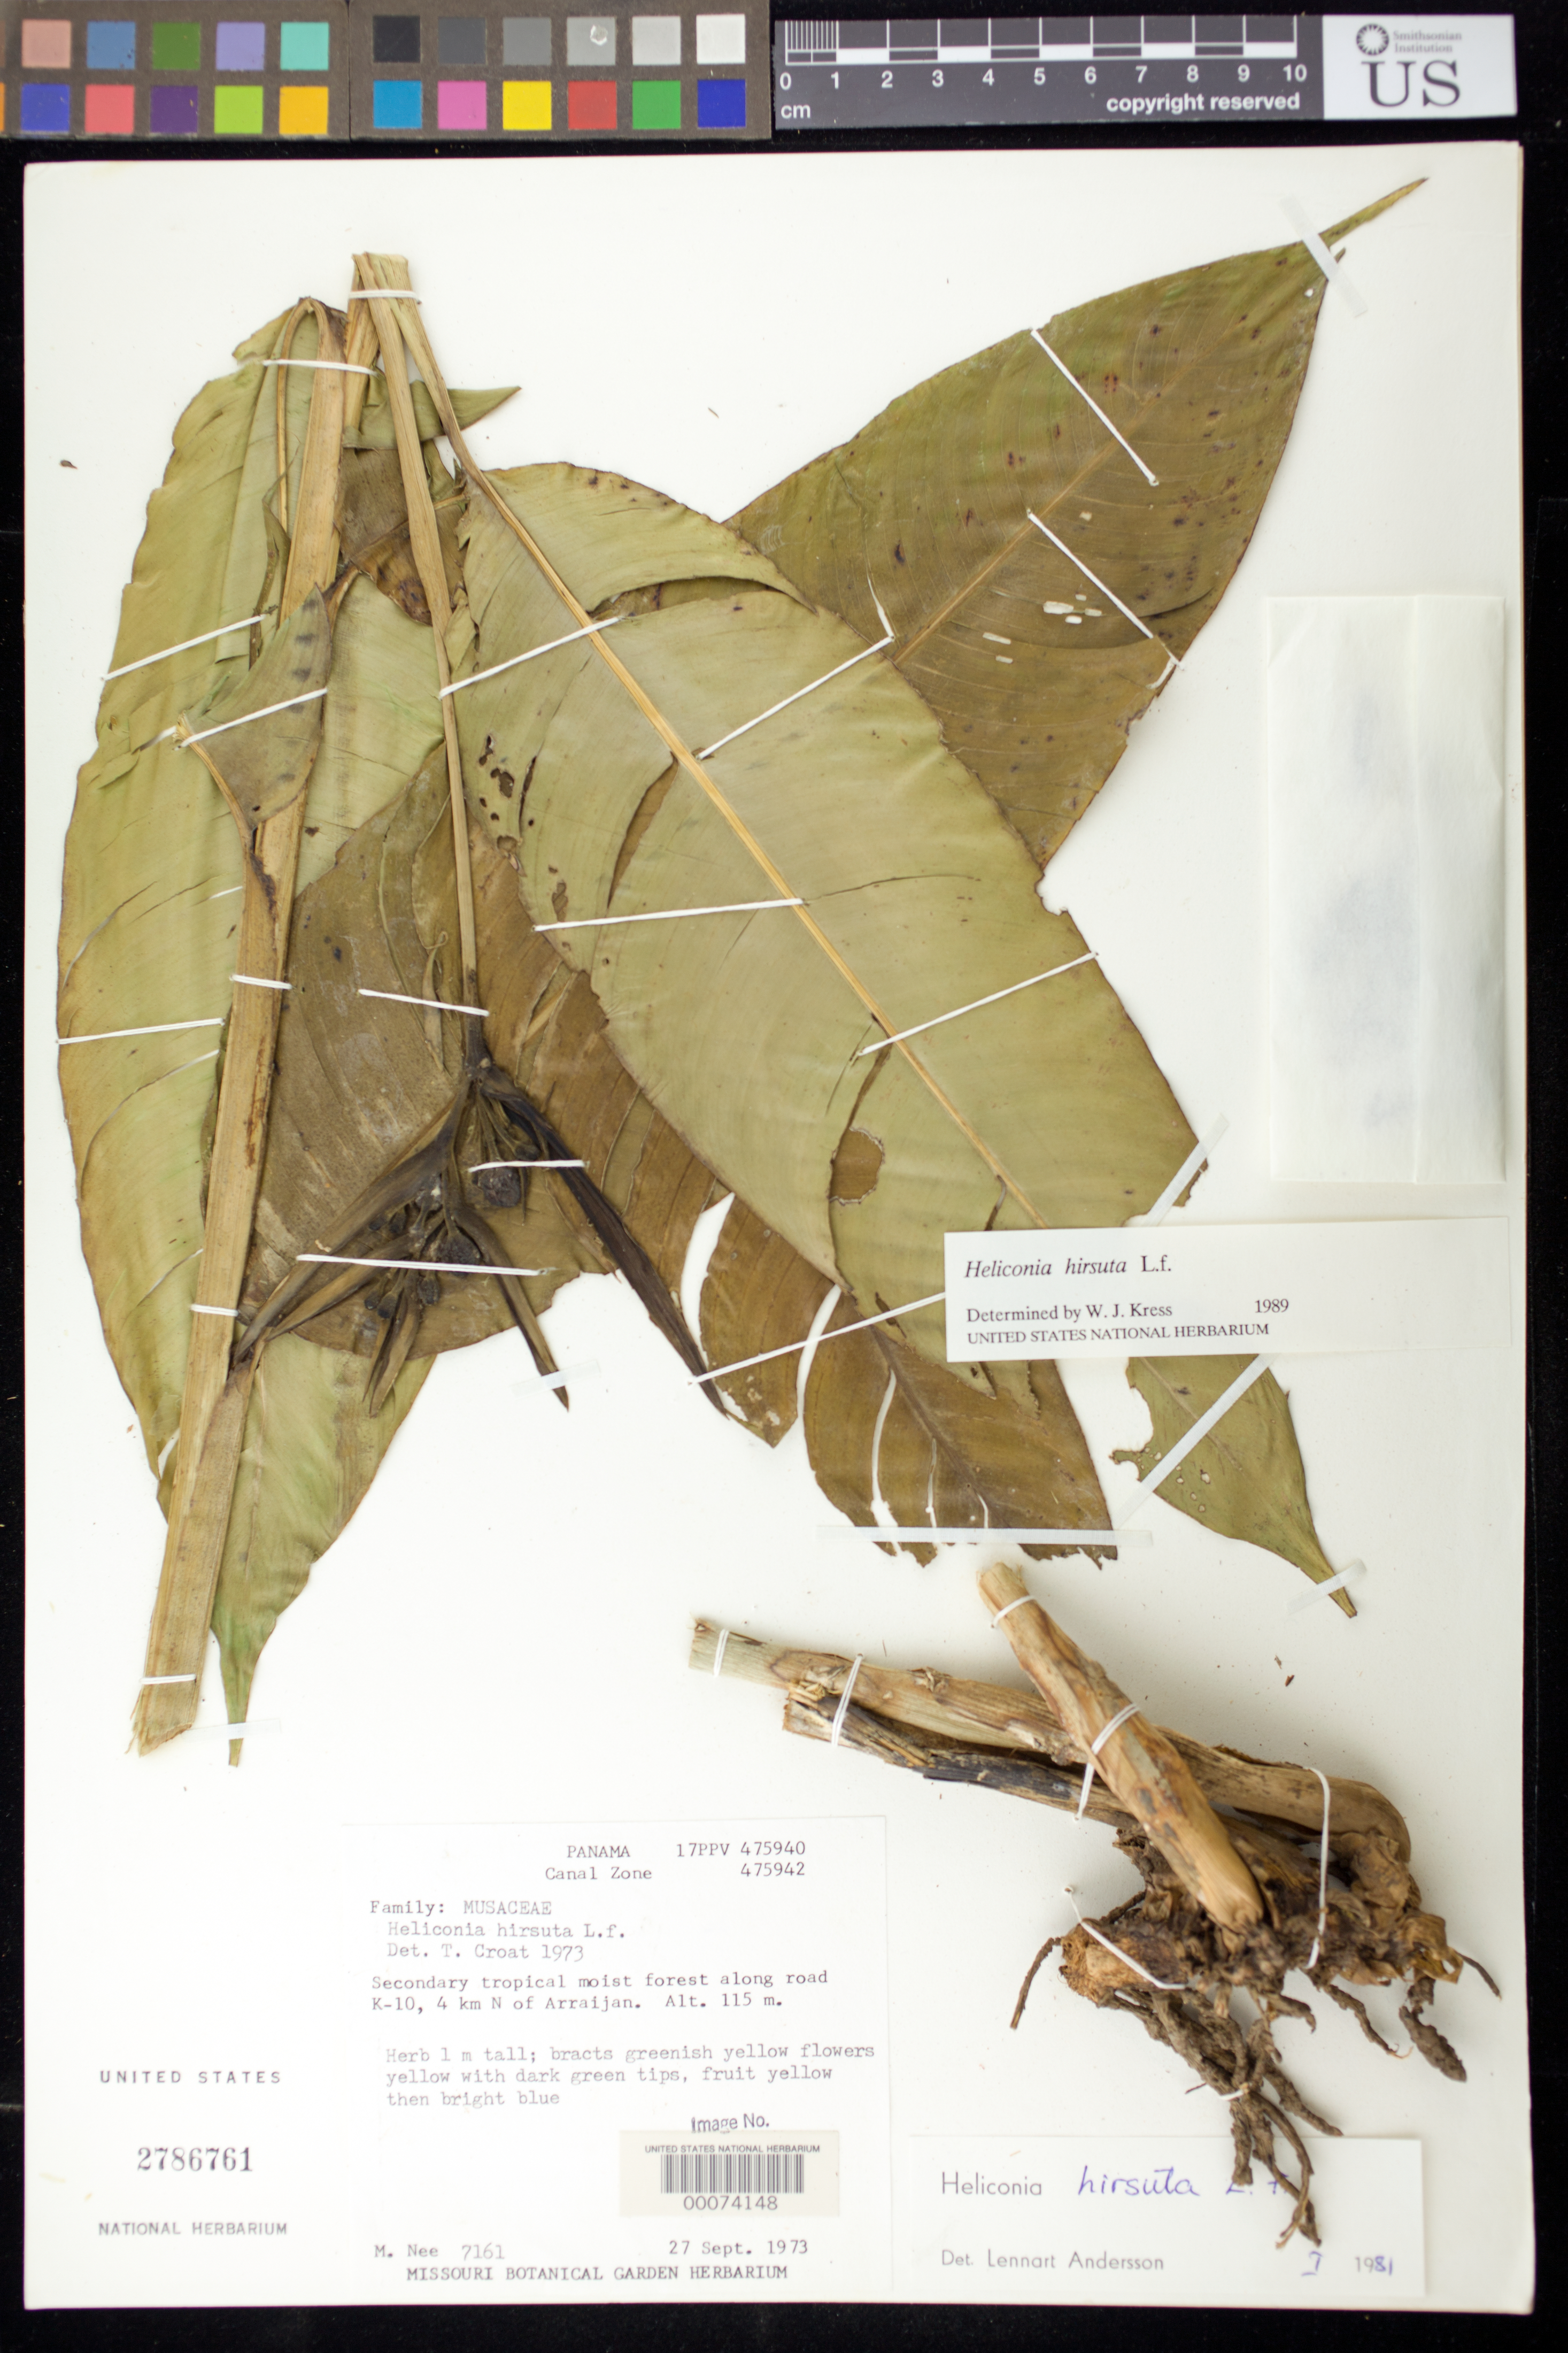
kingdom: Plantae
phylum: Tracheophyta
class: Liliopsida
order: Zingiberales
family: Heliconiaceae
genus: Heliconia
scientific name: Heliconia hirsuta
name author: L. f.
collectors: M. Nee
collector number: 7161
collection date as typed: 27 Sep 1973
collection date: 1973-09-27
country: Panama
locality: Along road K-10, 4 km N of Arraijan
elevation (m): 115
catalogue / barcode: US 2786761